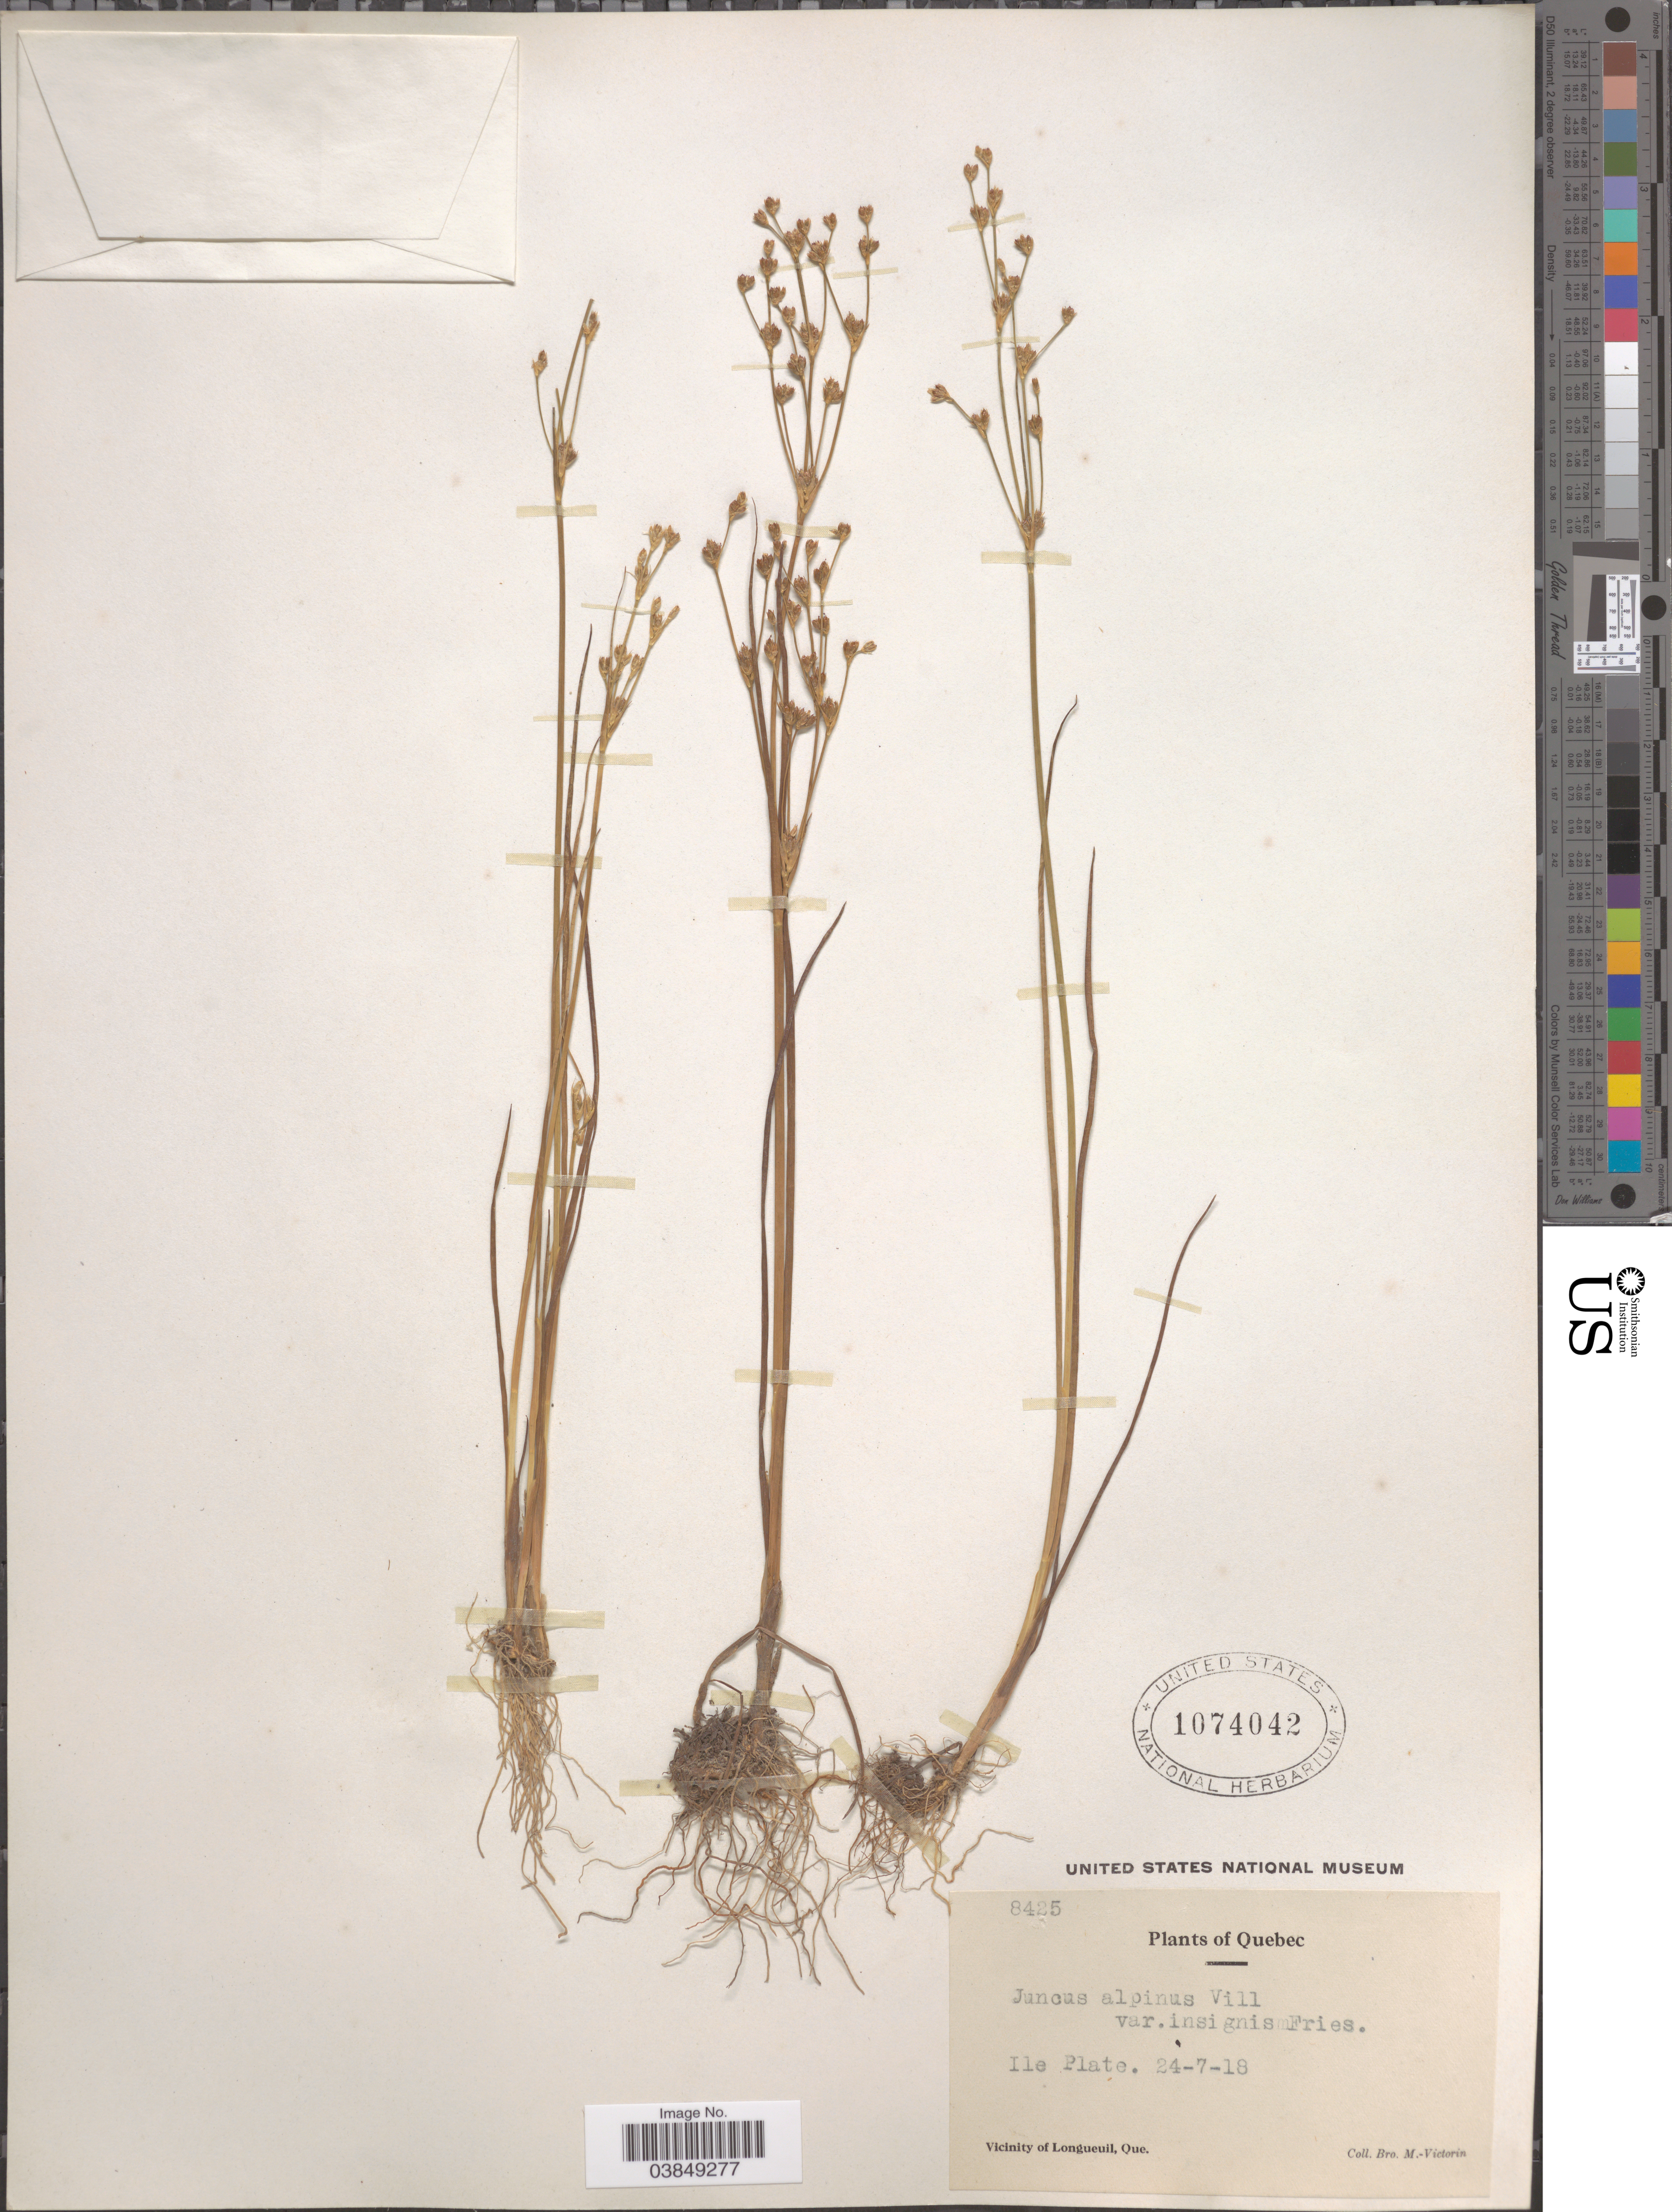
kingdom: Plantae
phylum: Tracheophyta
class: Liliopsida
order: Poales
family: Juncaceae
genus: Juncus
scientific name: Juncus rariflorus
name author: Hartm.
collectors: Fr. Marie-Victorin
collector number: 8425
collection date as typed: Transcribed d/m/y: 24/7/18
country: Canada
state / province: Quebec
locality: Ile Plate. Vicinity of Longueuil.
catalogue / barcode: US 1074042